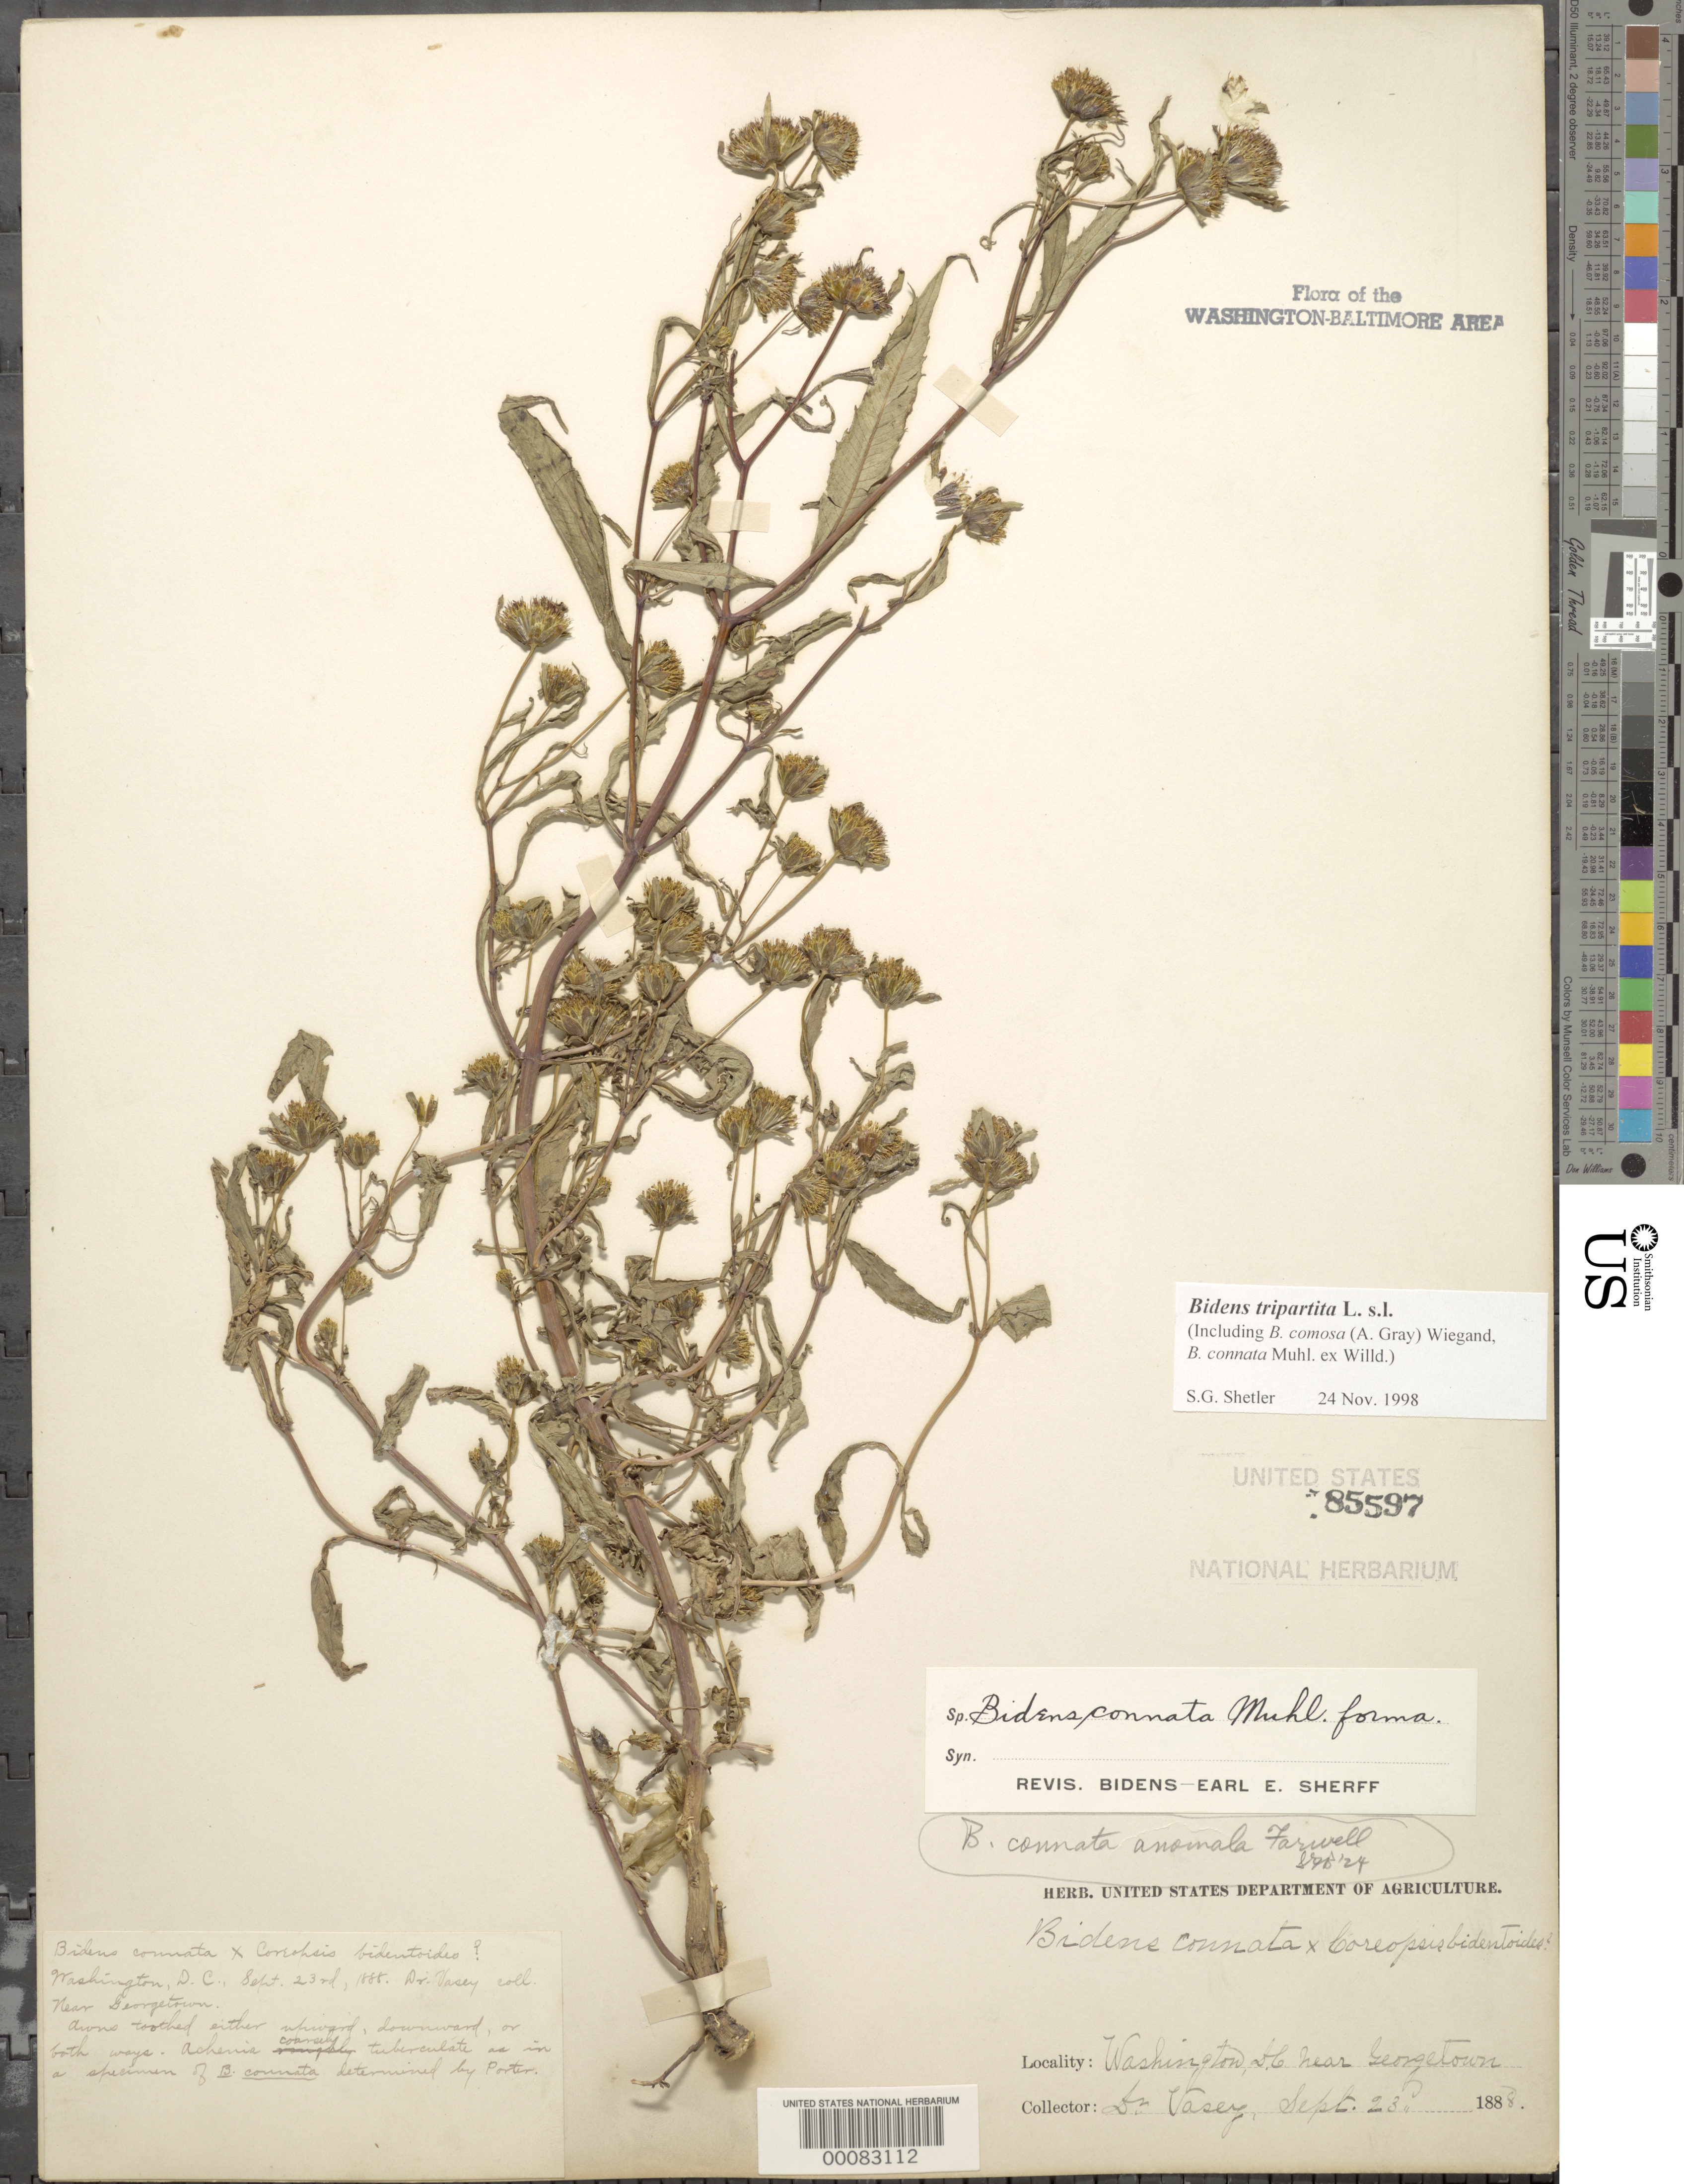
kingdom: Plantae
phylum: Tracheophyta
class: Magnoliopsida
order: Asterales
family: Asteraceae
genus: Bidens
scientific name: Bidens tripartita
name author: L.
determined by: Shetler, Stanwyn G., (US), NMNH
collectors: G. Vasey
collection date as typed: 23 Sep 1888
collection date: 1888-09-23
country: United States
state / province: District of Columbia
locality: Near Georgetown C. & O. Canal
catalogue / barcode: US 85597